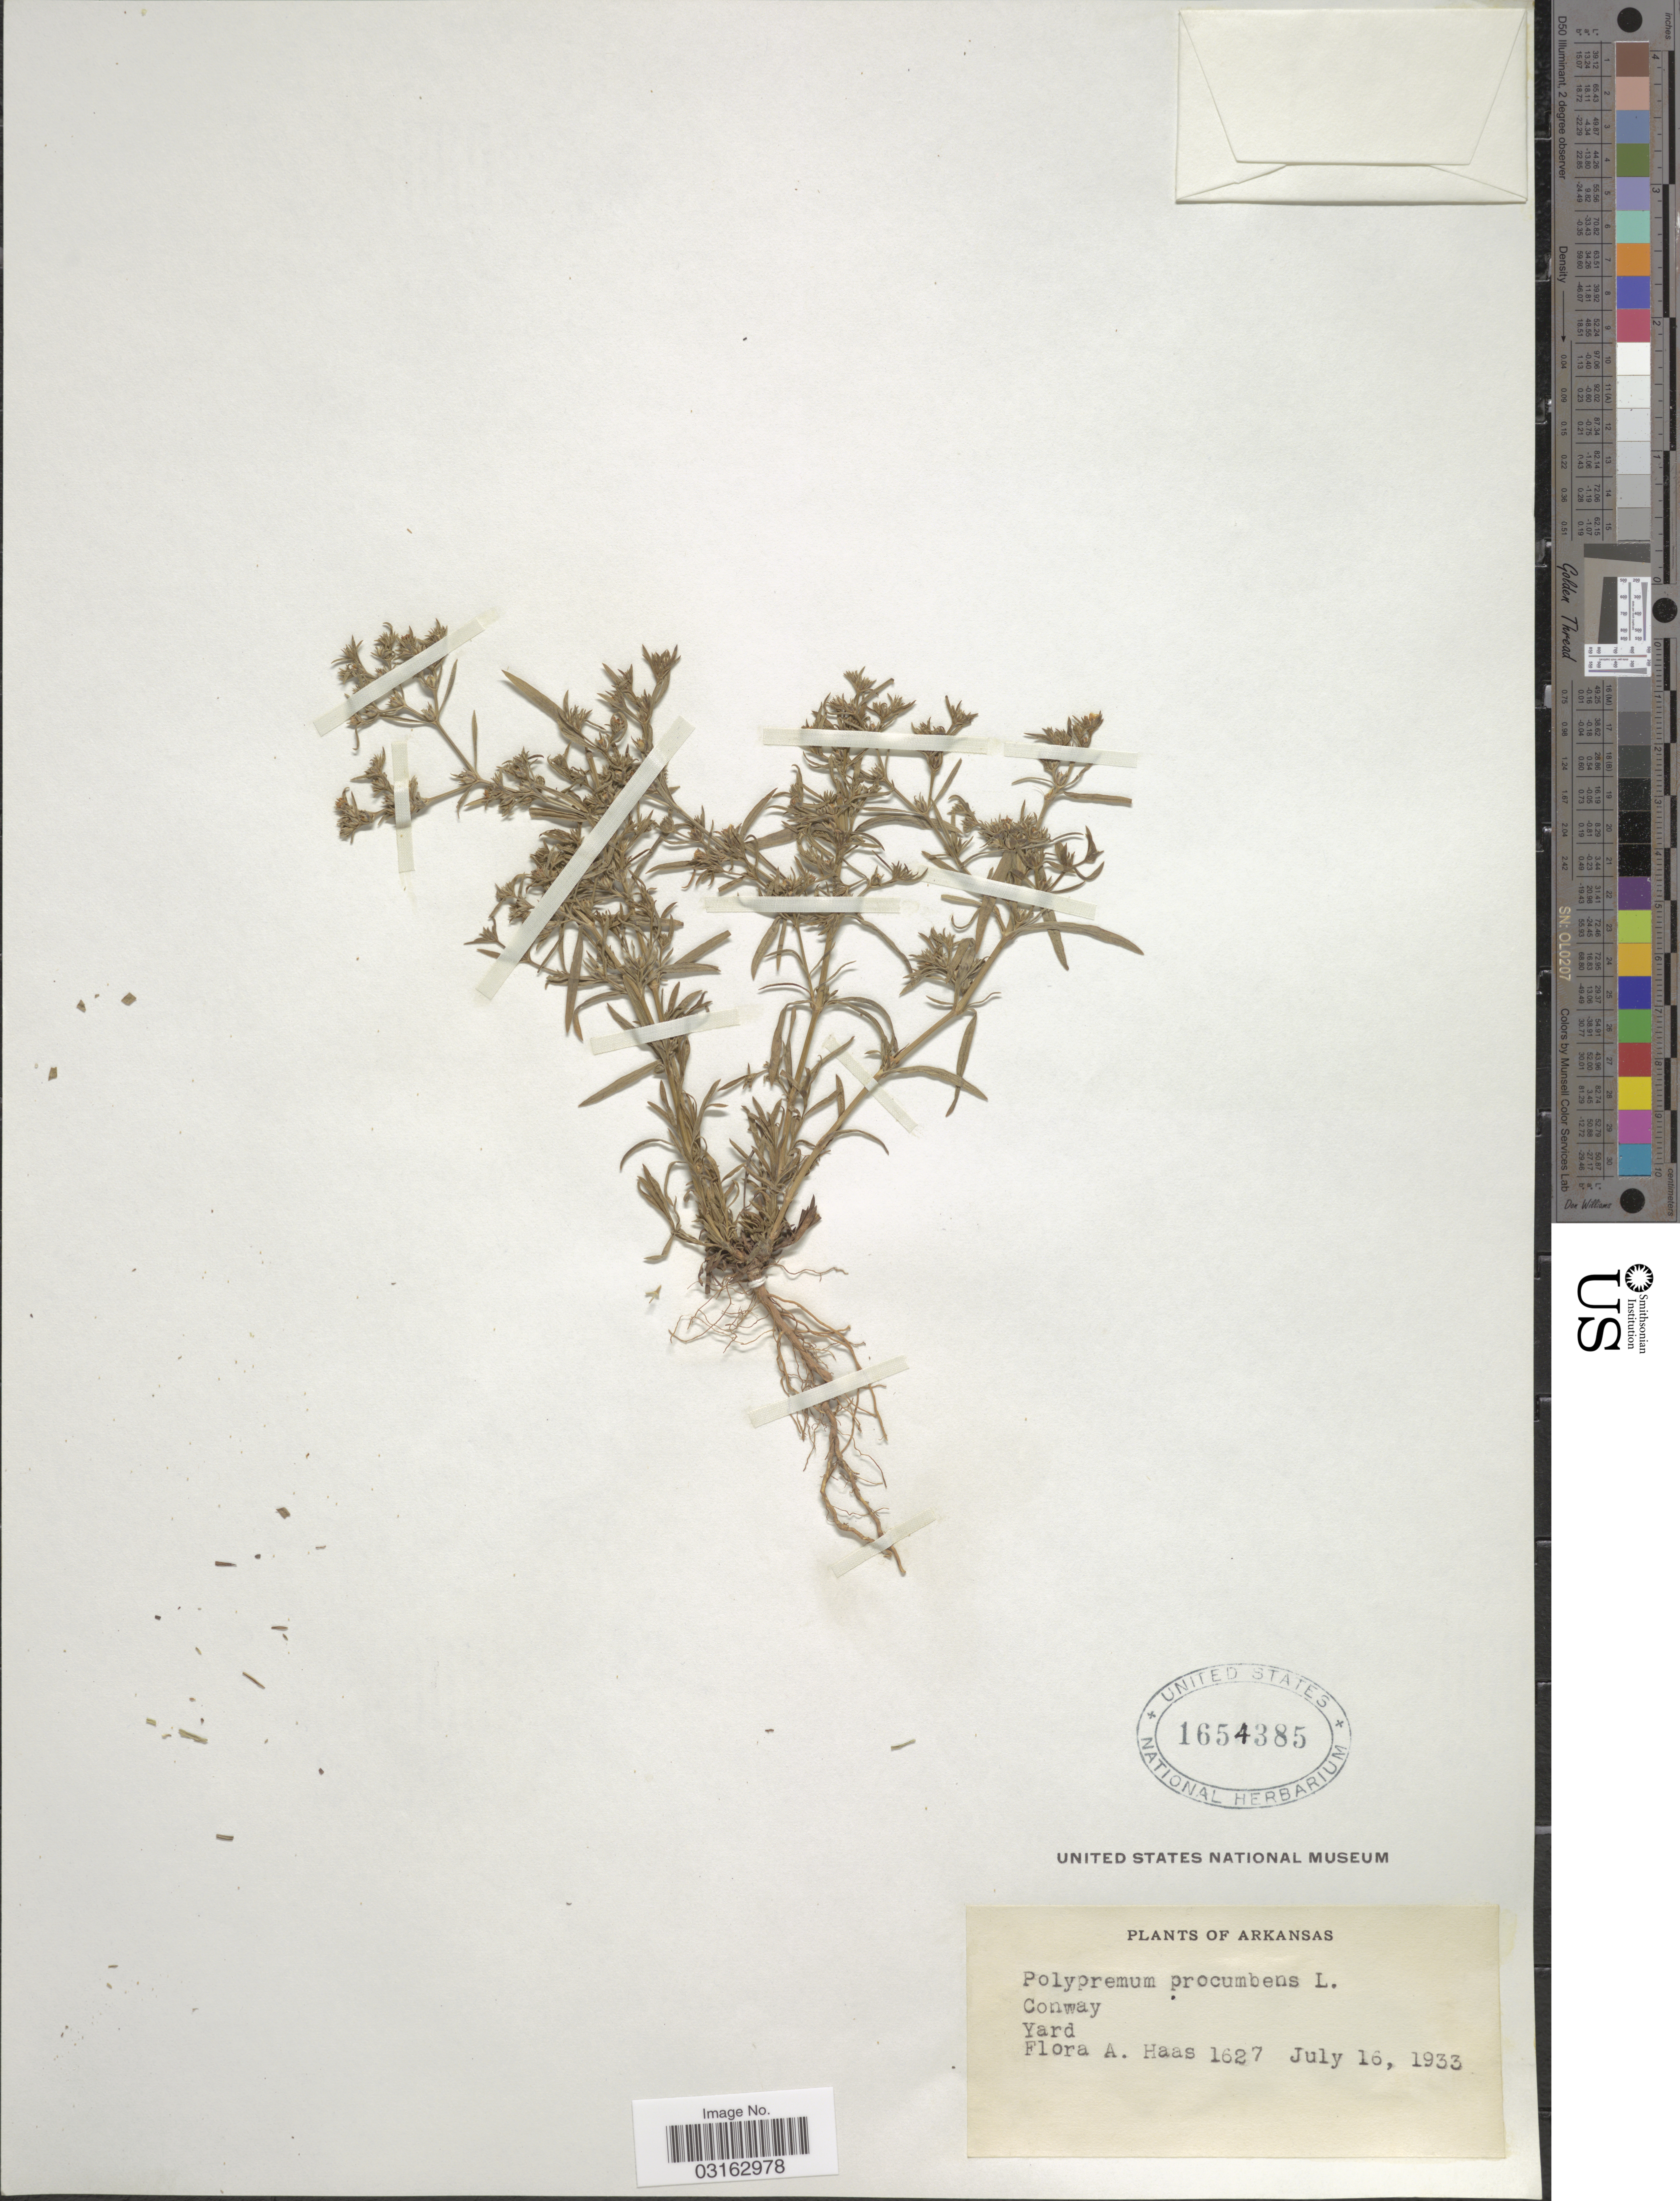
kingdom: Plantae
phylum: Tracheophyta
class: Magnoliopsida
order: Lamiales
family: Tetrachondraceae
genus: Polypremum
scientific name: Polypremum procumbens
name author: L.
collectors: F. A. Haas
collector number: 1627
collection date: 1933-07-16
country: United States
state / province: Arkansas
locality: Conway, Yard.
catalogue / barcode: US 1654385